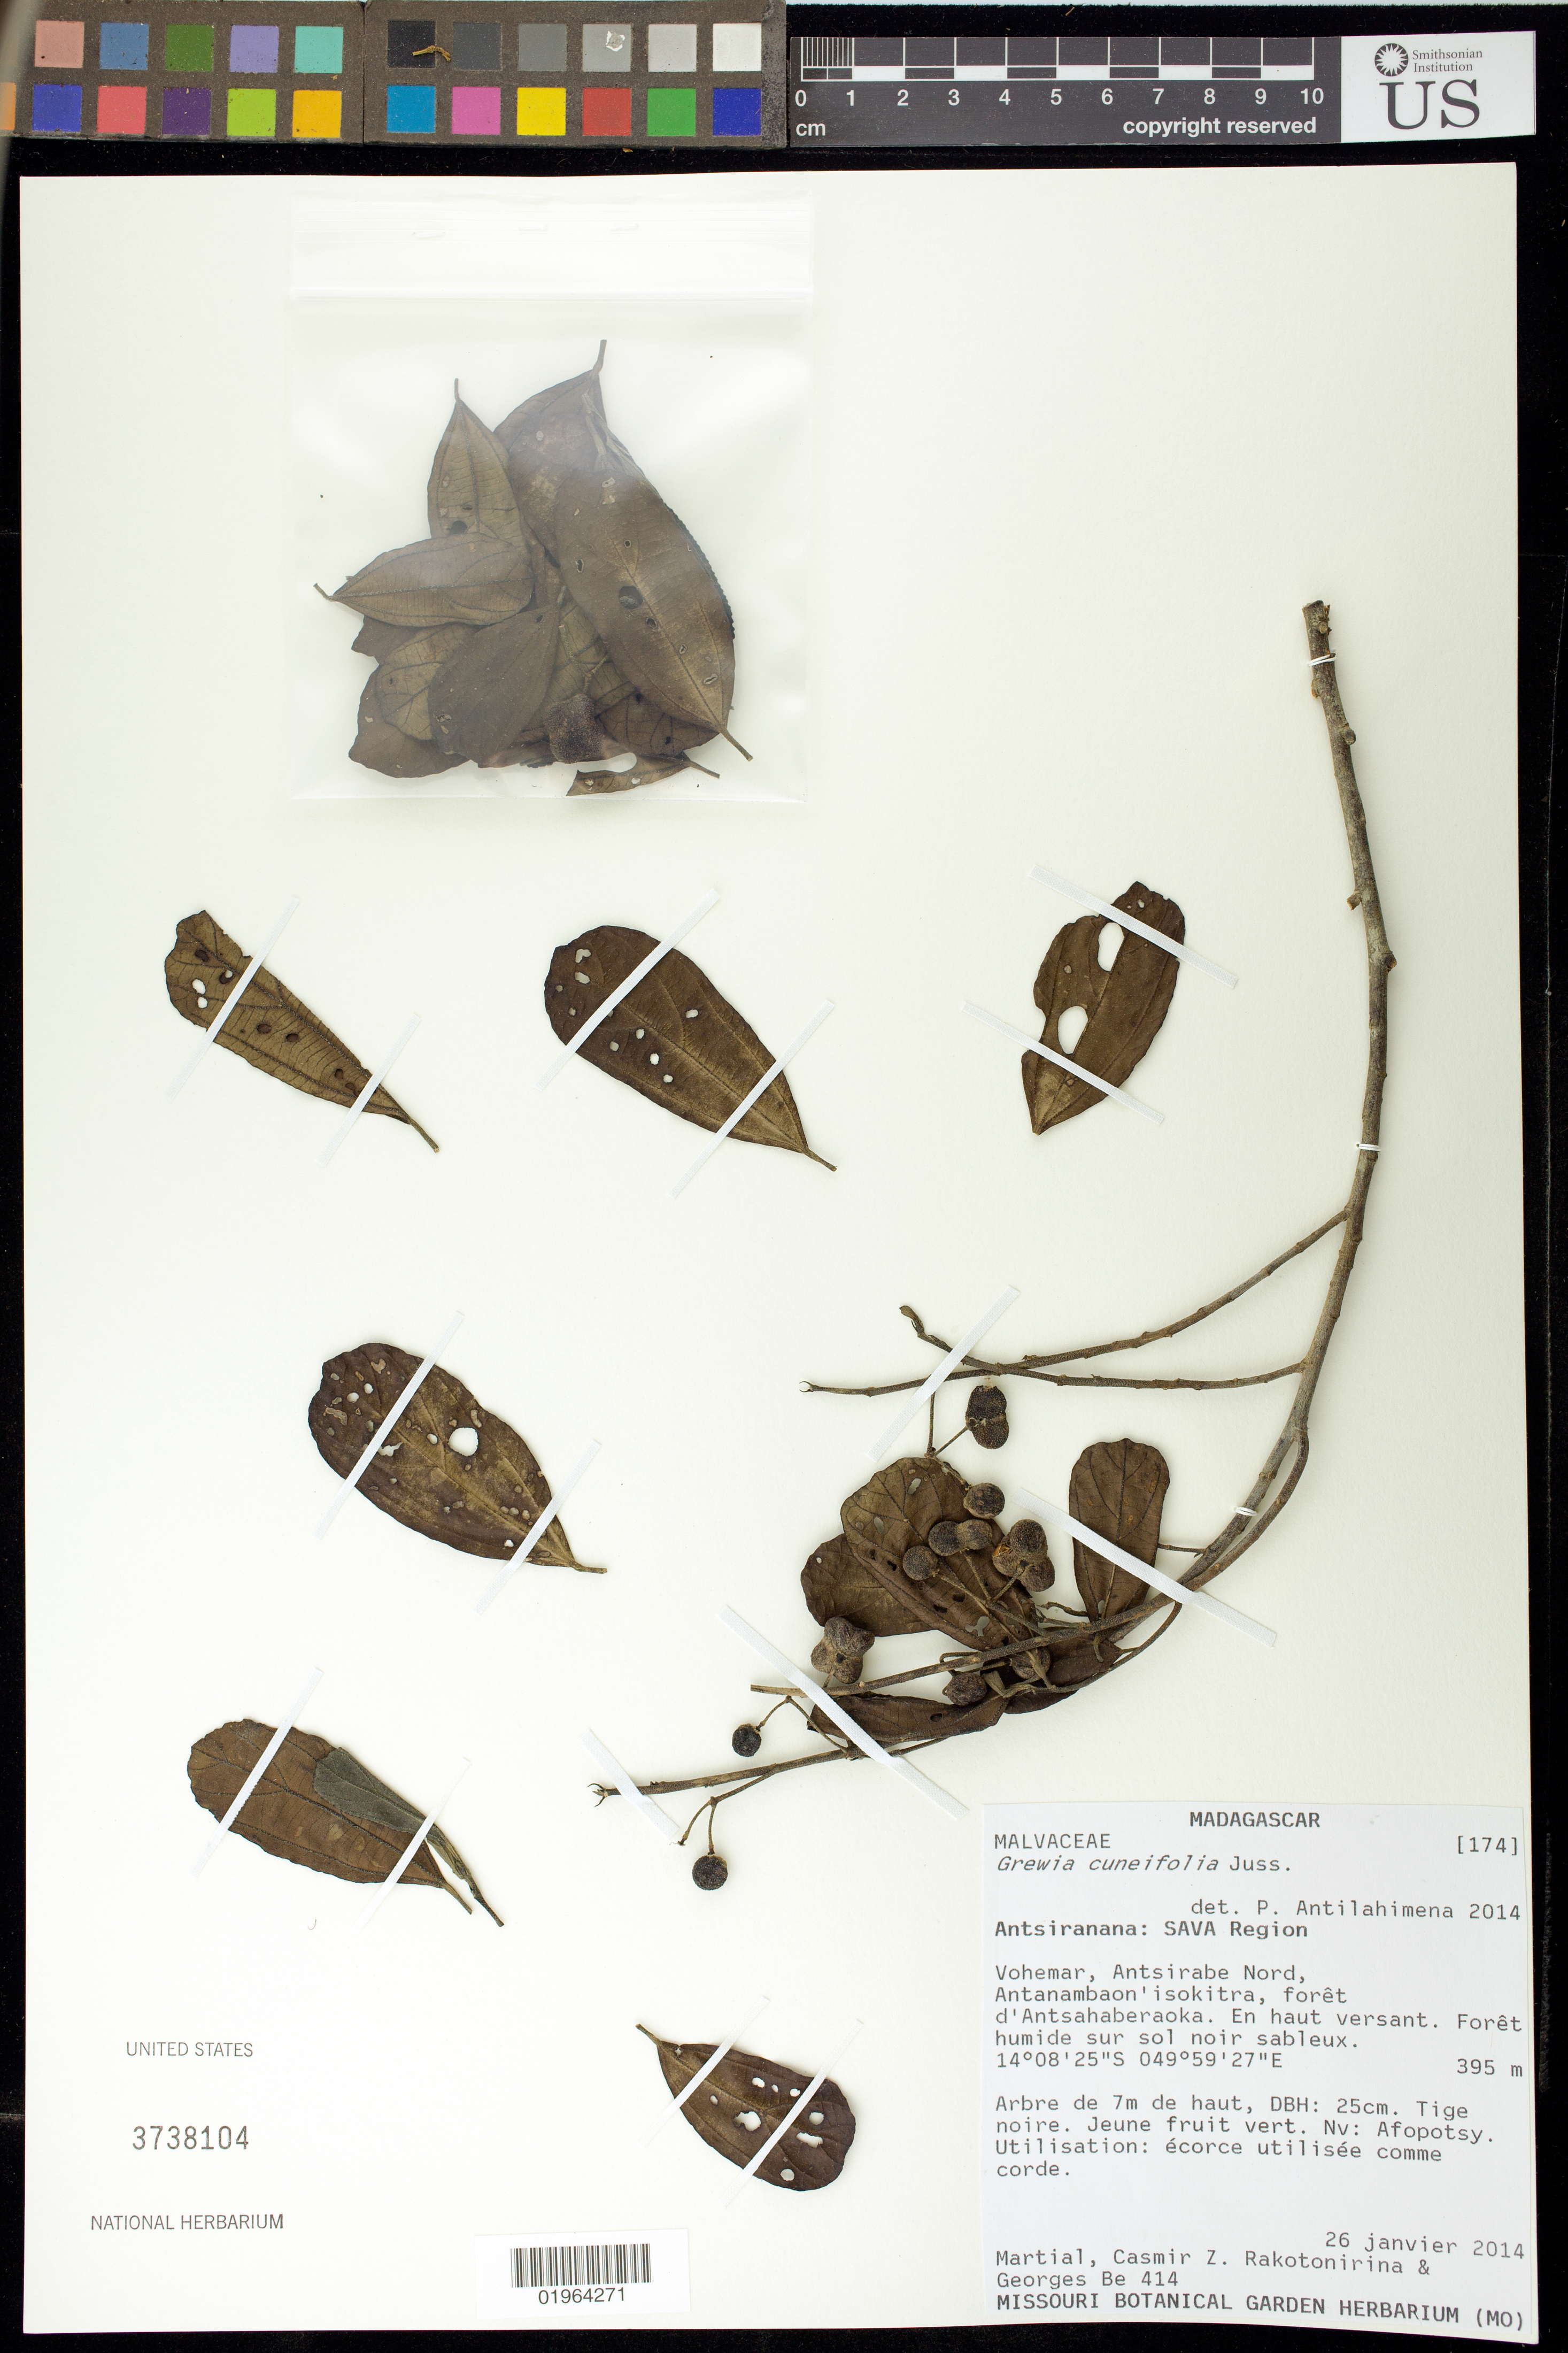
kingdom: Plantae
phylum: Tracheophyta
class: Magnoliopsida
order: Malvales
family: Malvaceae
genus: Grewia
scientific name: Grewia cuneifolia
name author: Juss.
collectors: Martial, C. Rakotonirina & G. Be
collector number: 414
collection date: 2014-01-26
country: Madagascar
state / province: Sava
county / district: Vohémar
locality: Sava Region. Vohemar, Antsirabe Nord, Antanambaon' isokitra, foret d'Antsahaberaoka.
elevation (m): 395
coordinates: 14 08 20 S, 049 59 59 E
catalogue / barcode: US 3738104